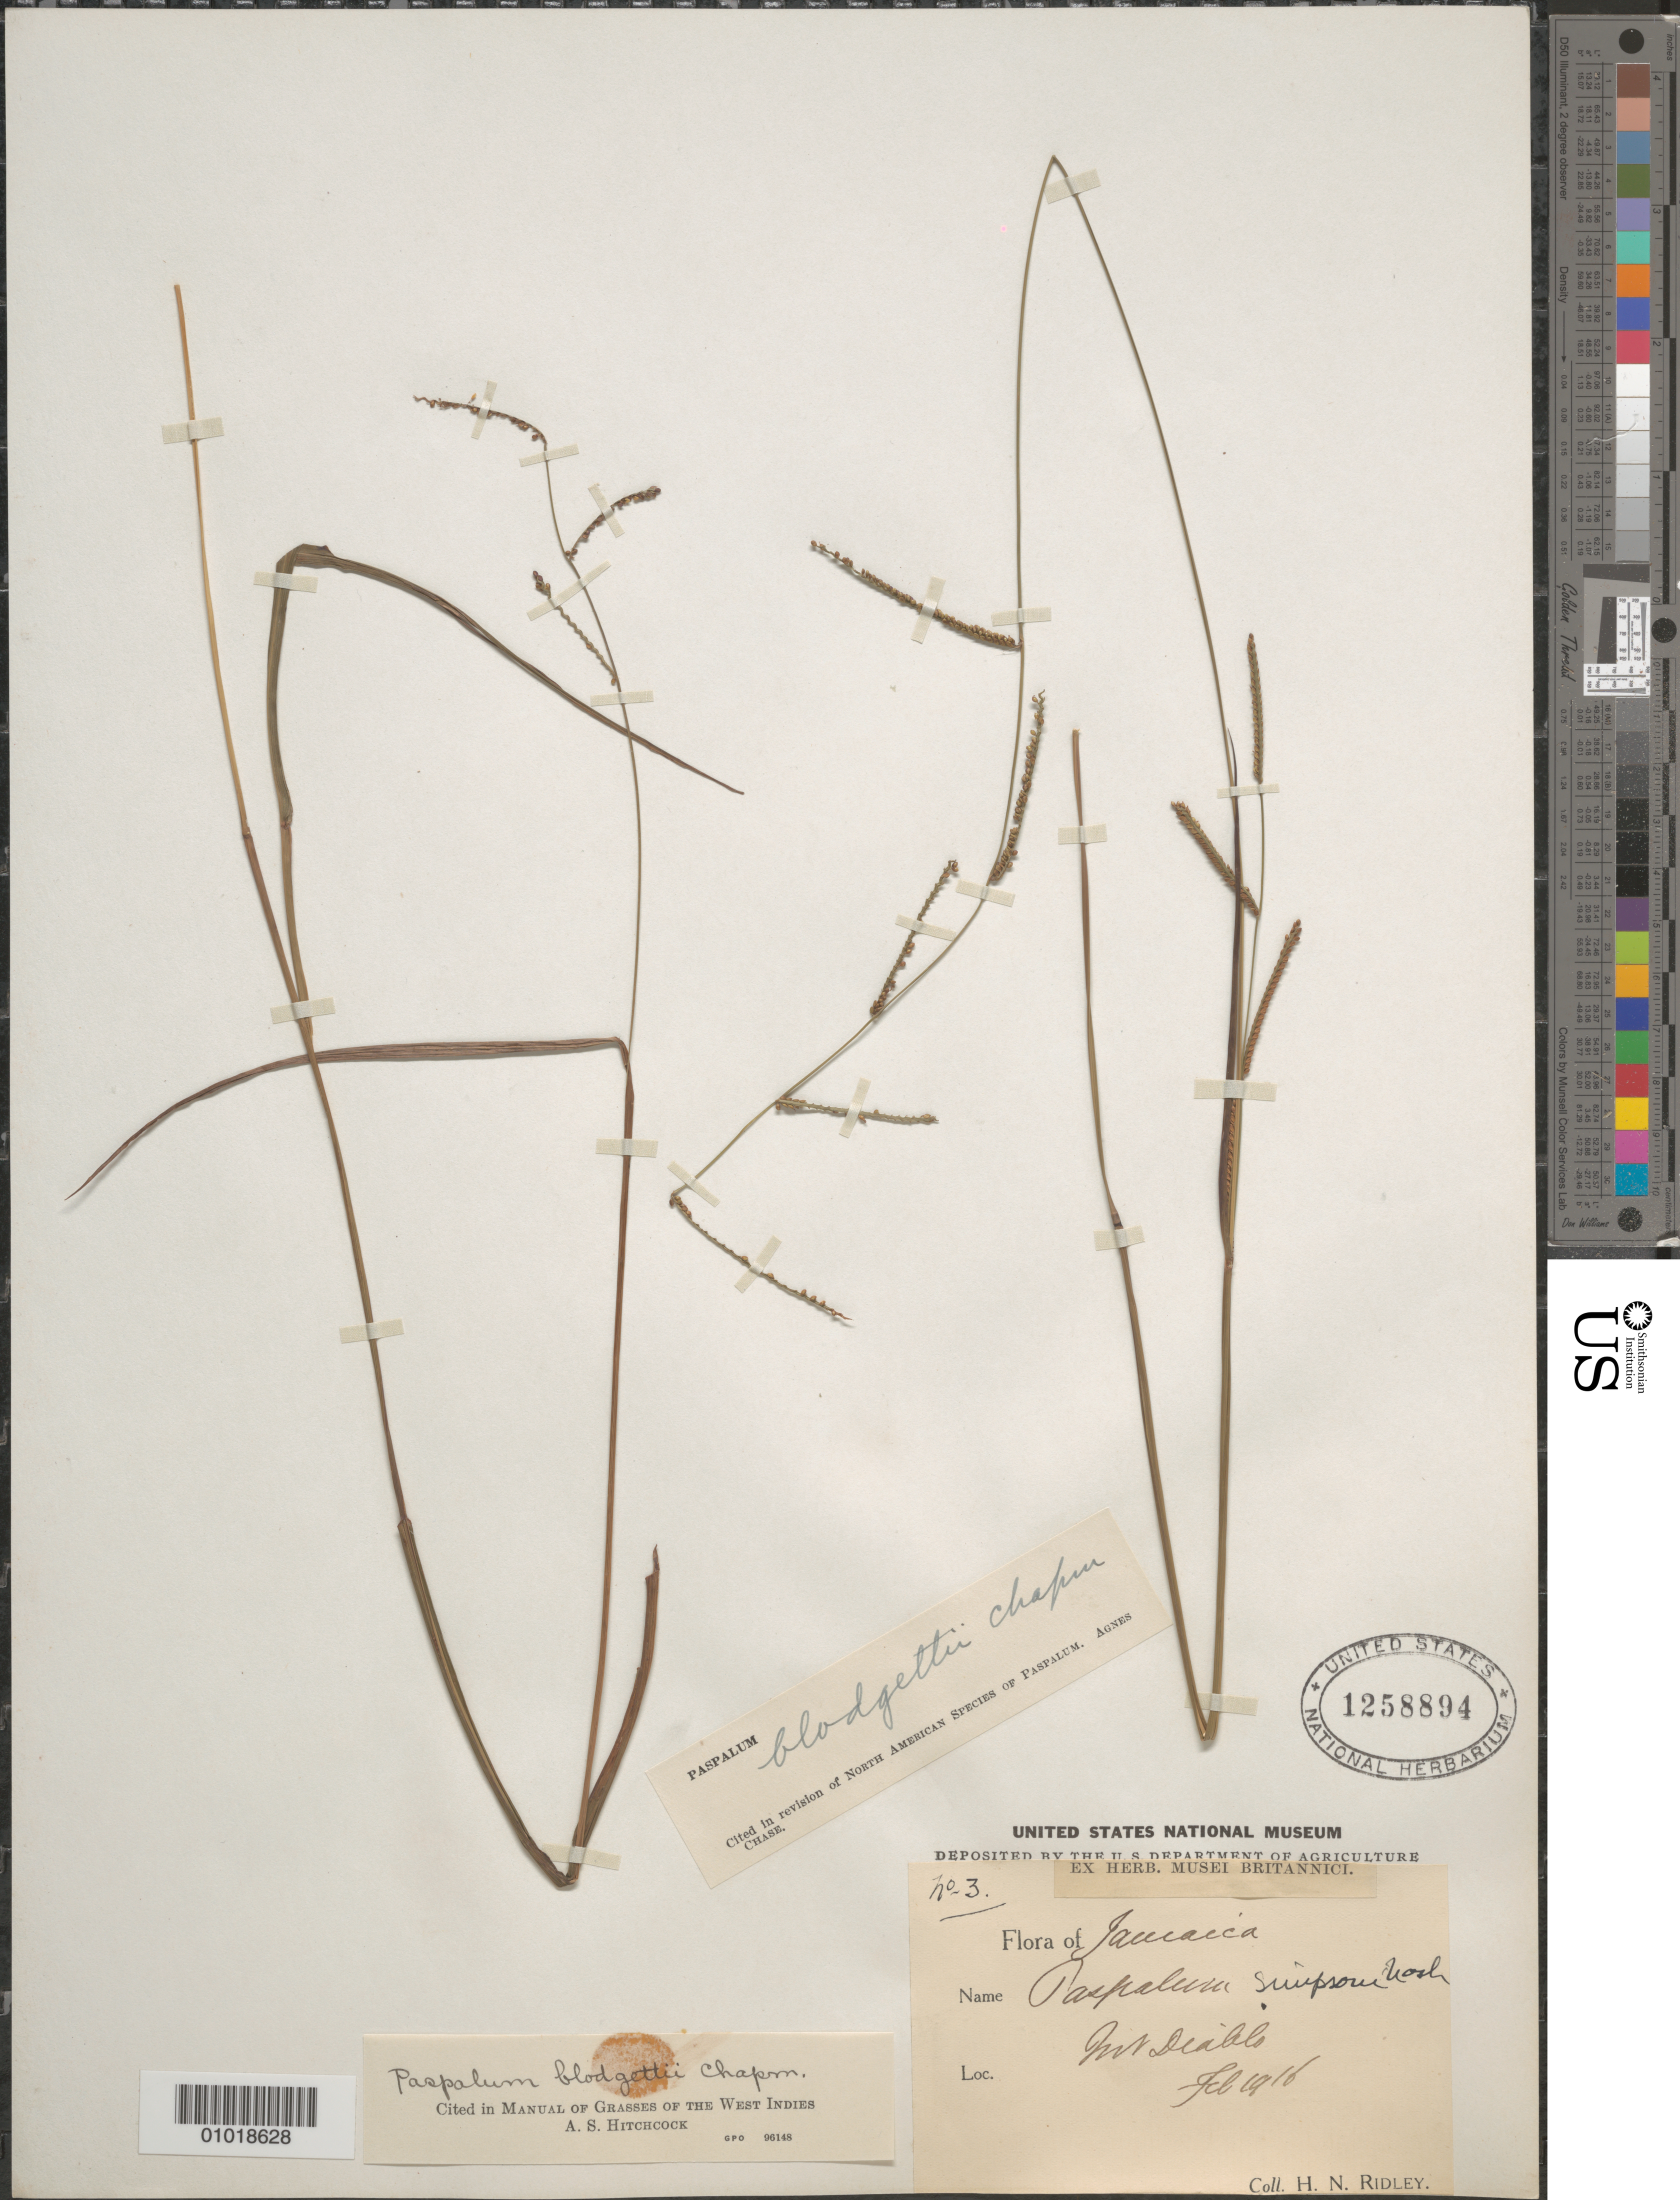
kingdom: Plantae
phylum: Tracheophyta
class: Liliopsida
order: Poales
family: Poaceae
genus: Paspalum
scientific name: Paspalum blodgettii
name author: Chapm.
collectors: H. N. Ridley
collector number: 3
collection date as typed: Feb 1916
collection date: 1916-02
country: Jamaica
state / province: Saint Catherine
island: Jamaica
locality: Mount Diablo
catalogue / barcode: US 1258894